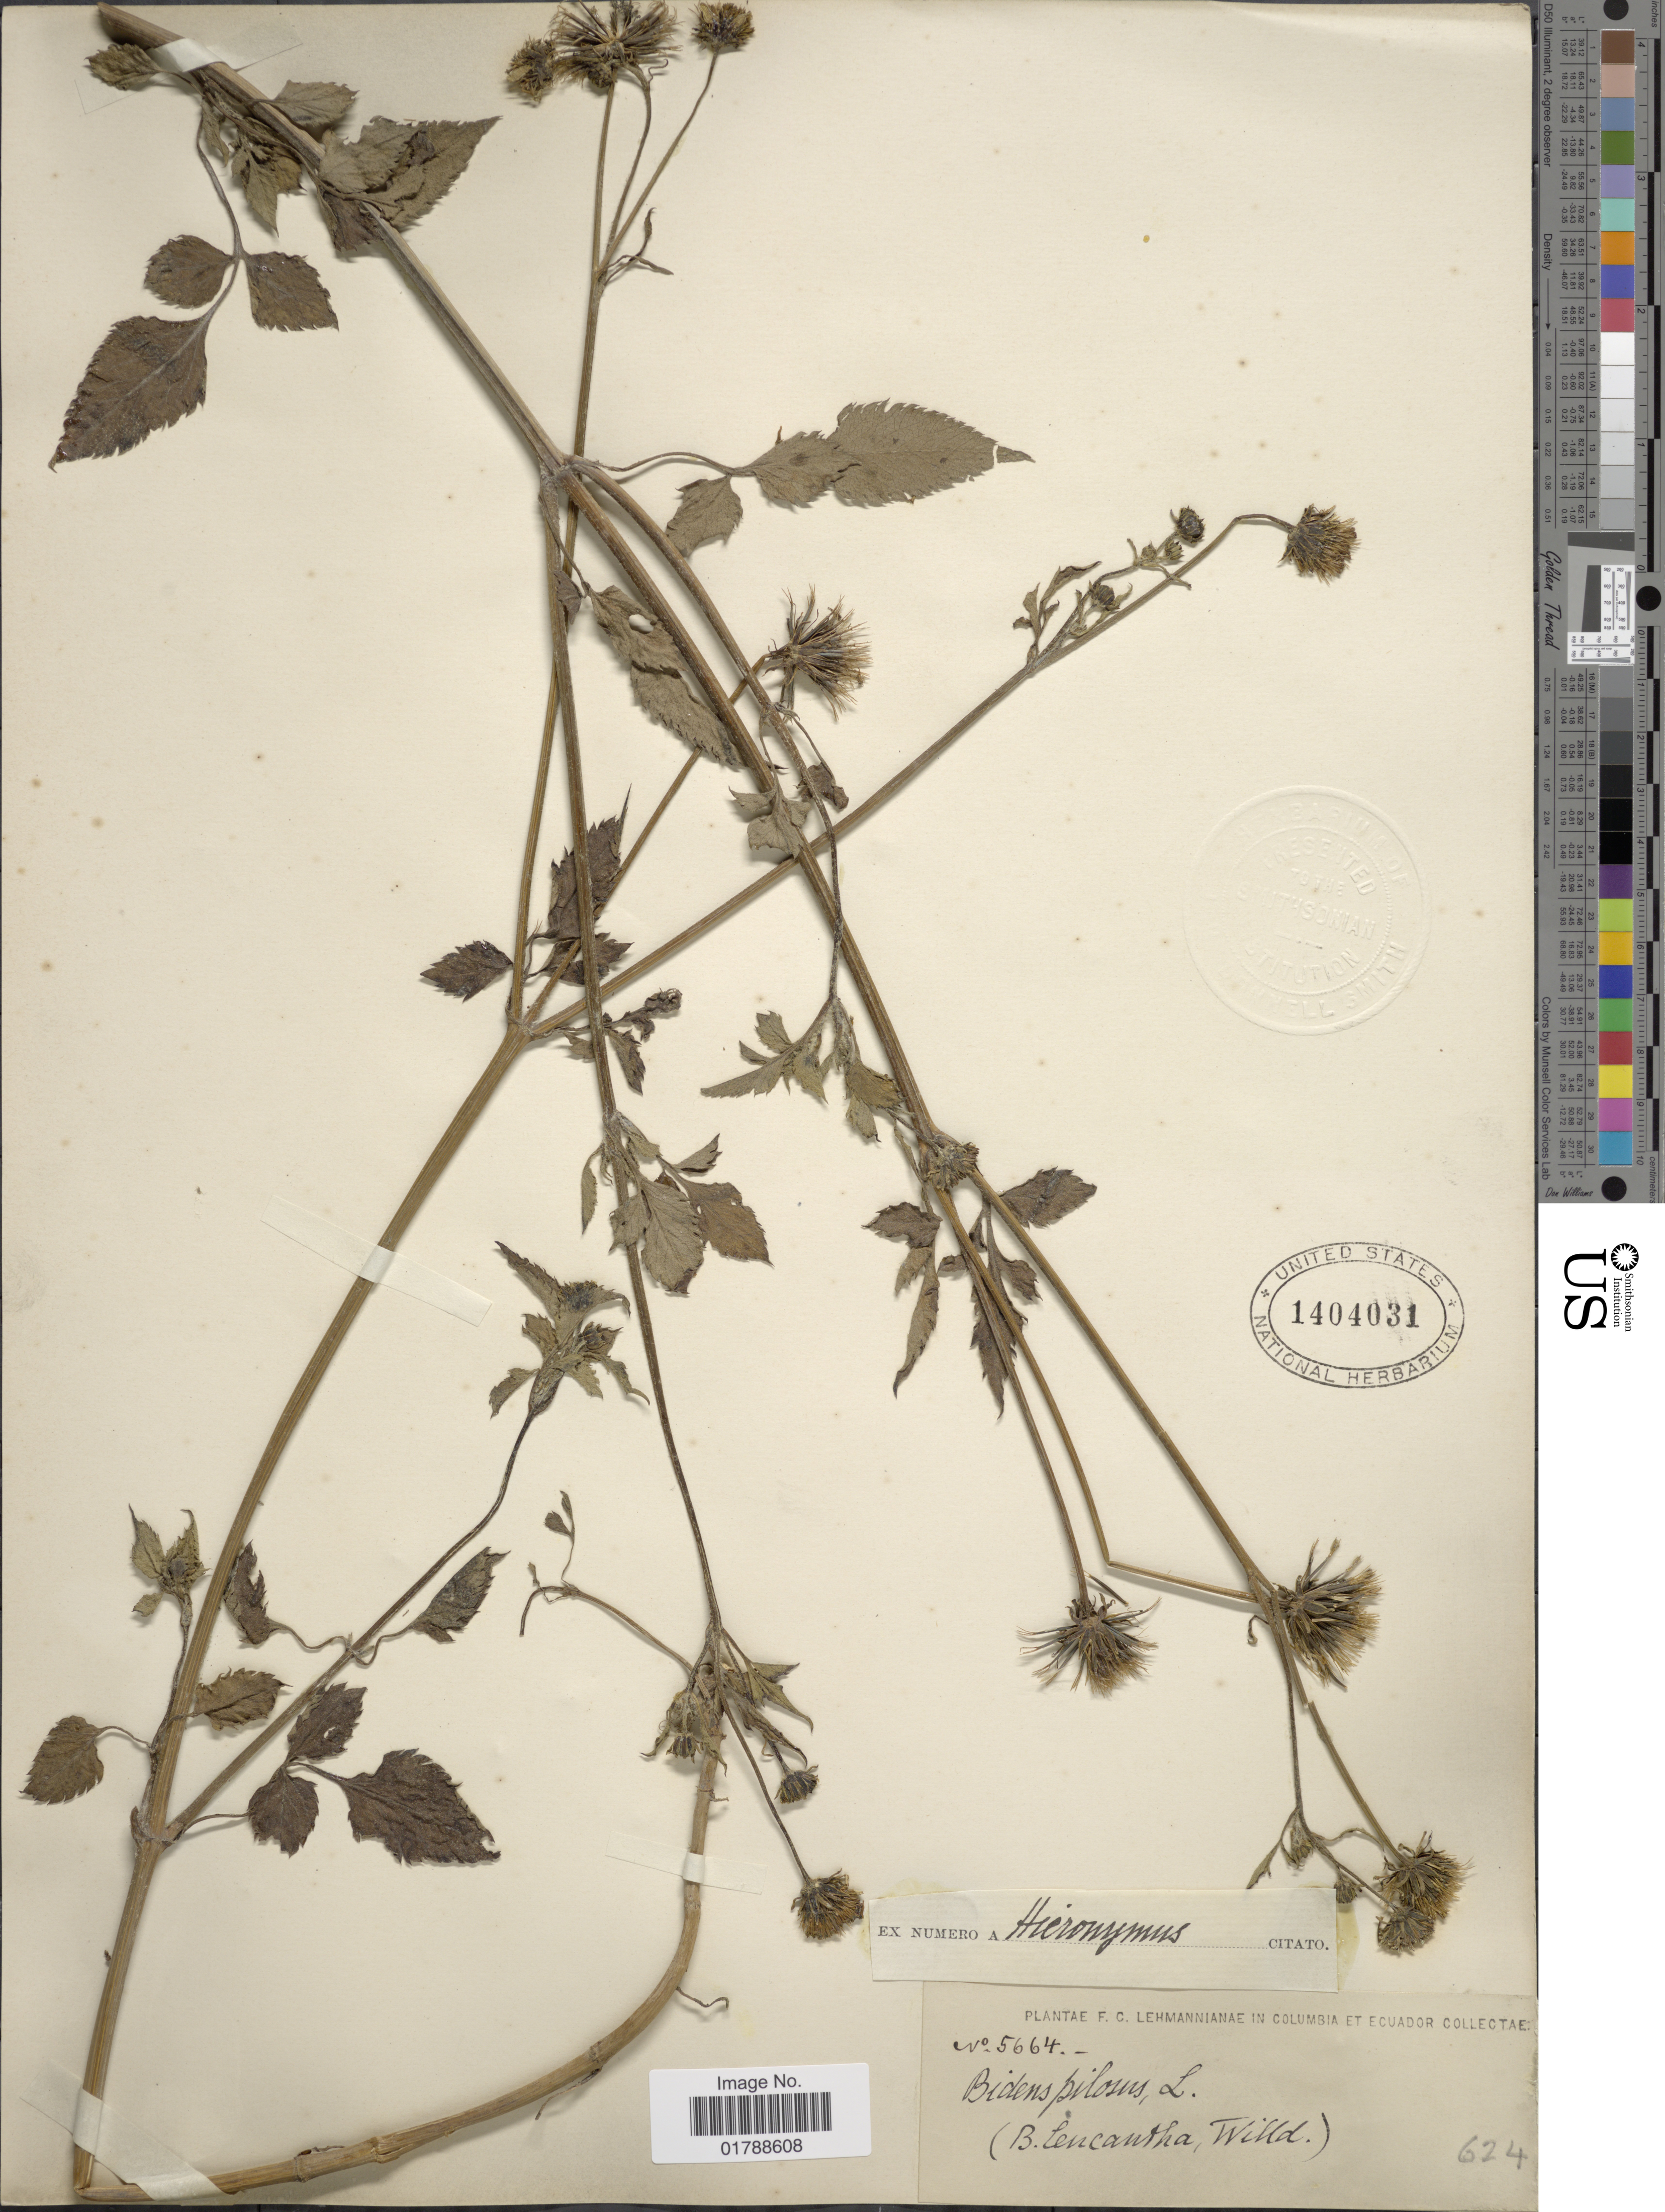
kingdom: Plantae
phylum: Tracheophyta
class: Magnoliopsida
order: Asterales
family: Asteraceae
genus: Bidens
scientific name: Bidens pilosa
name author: L.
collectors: F. C. Lehmann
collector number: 5664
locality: Columbia et Ecuador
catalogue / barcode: US 1404031